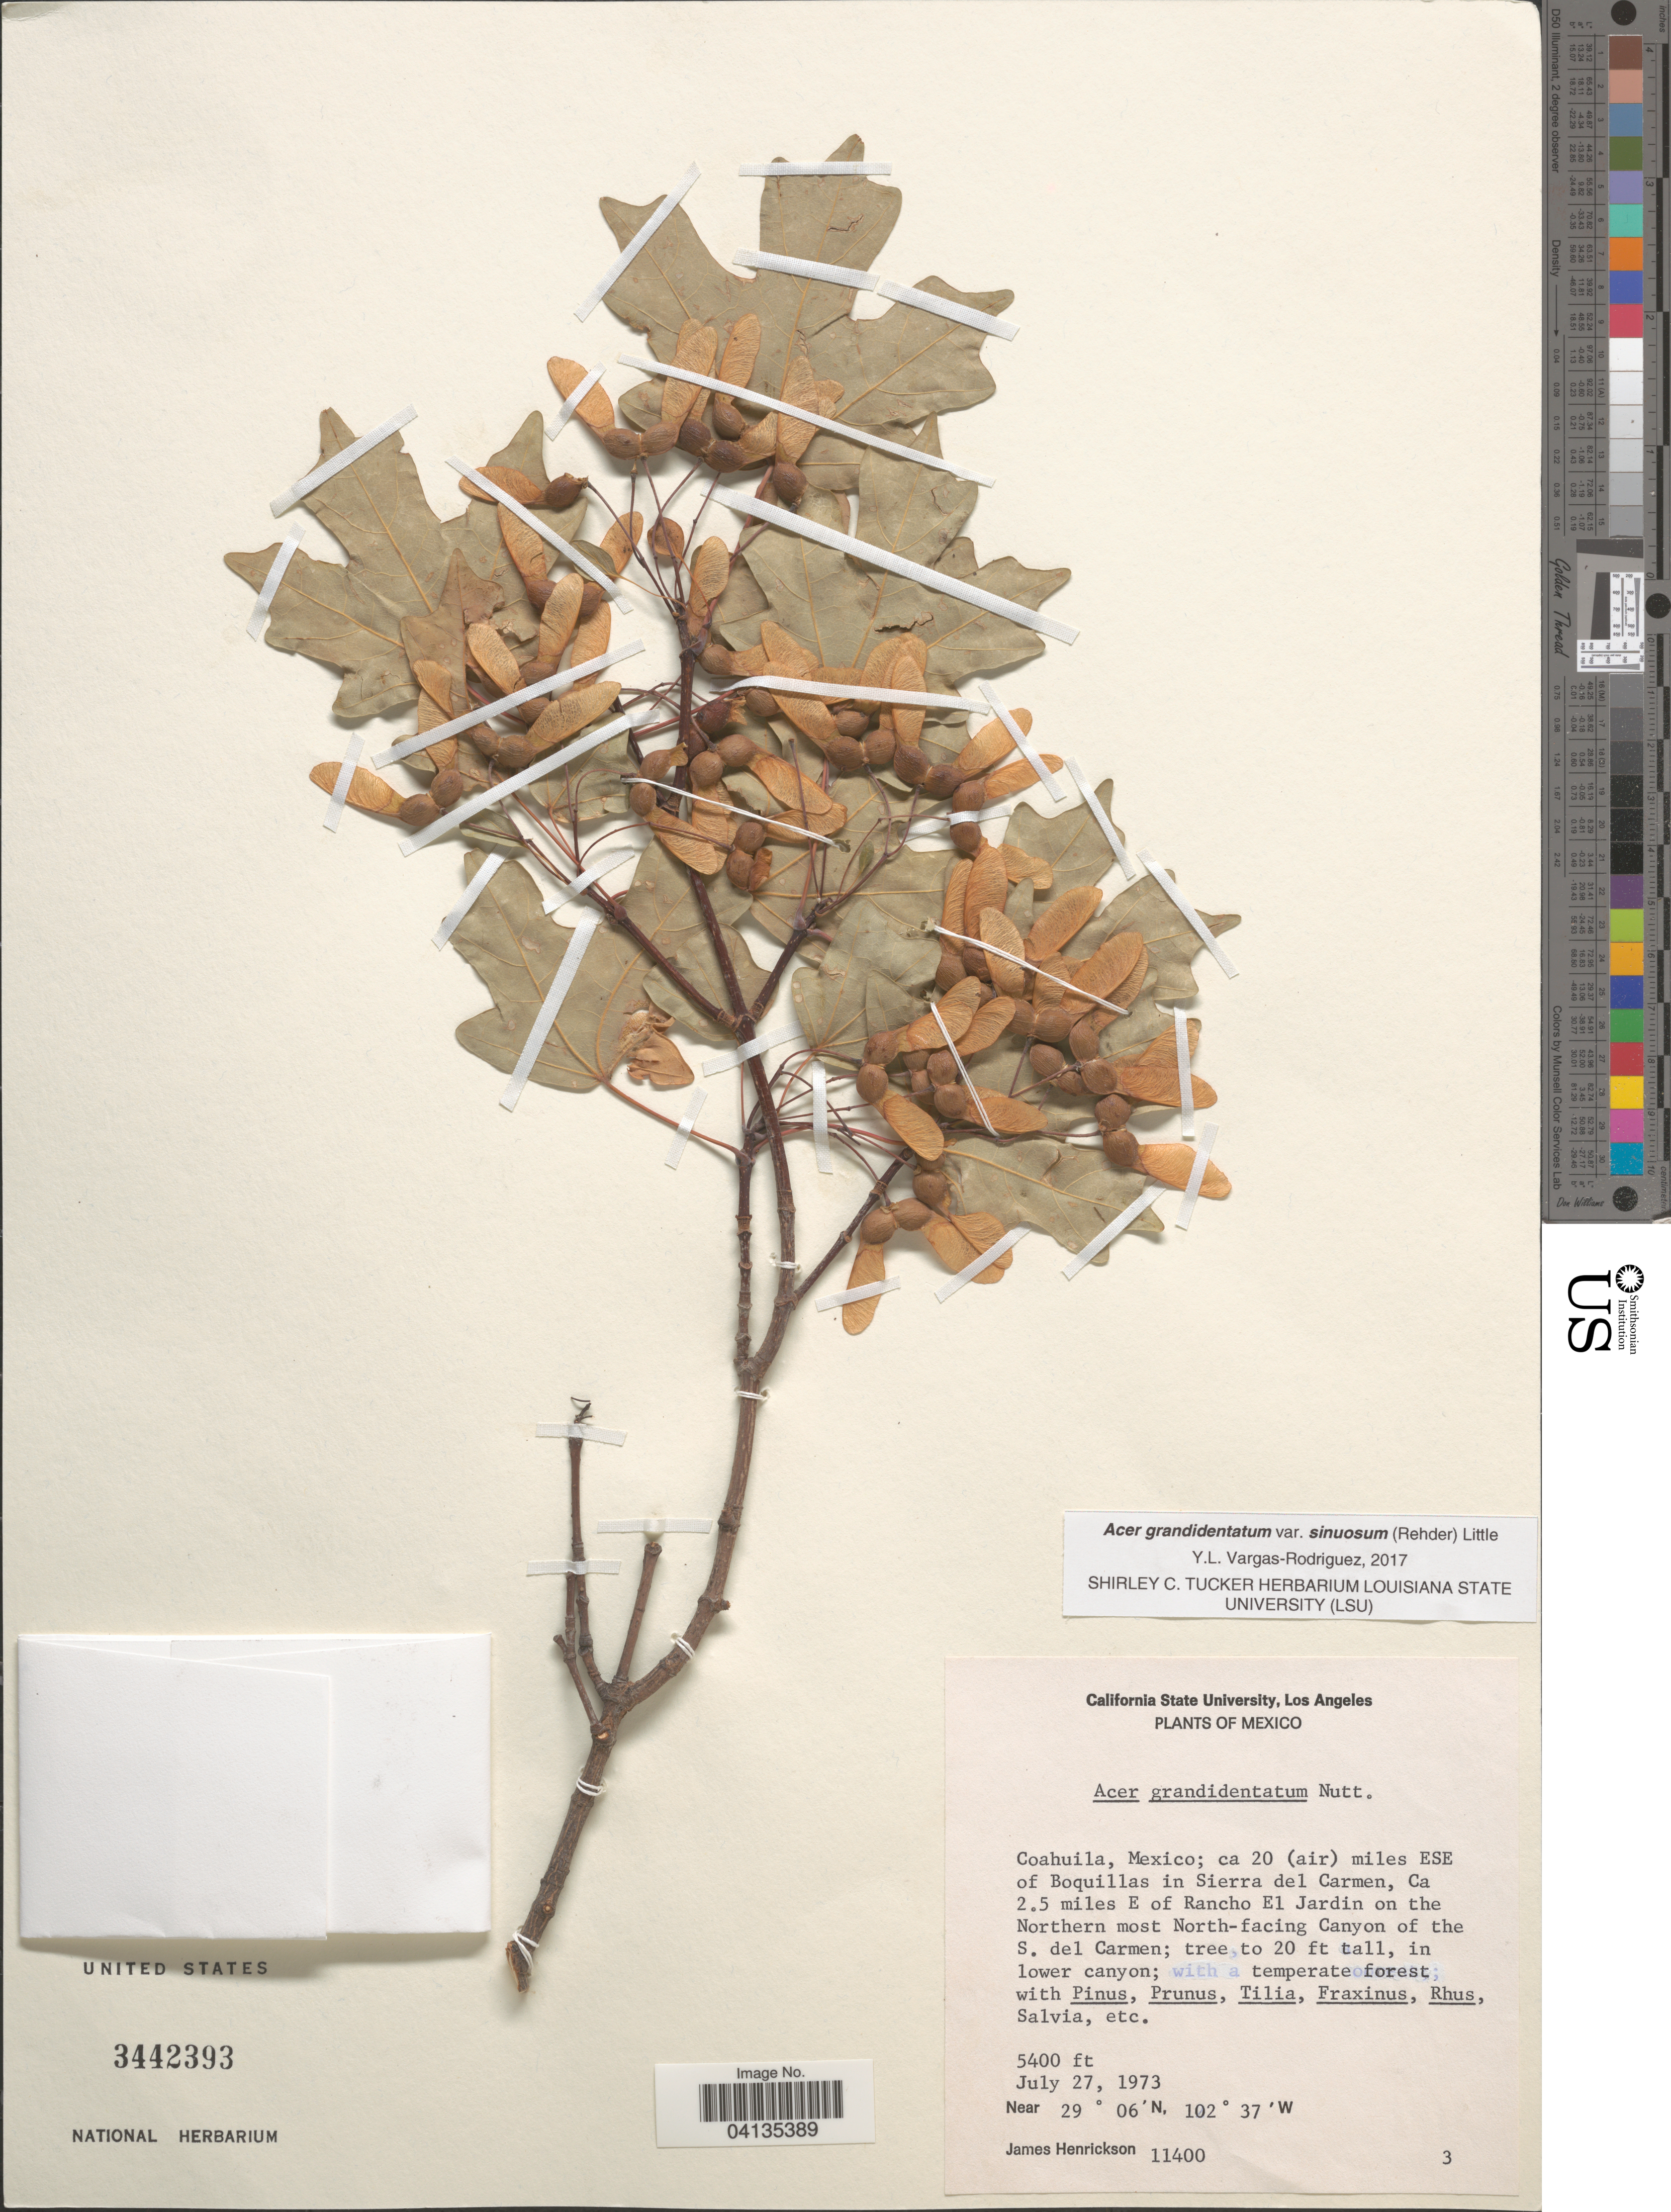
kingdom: Plantae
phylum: Tracheophyta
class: Magnoliopsida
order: Sapindales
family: Sapindaceae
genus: Acer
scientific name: Acer grandidentatum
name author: Nutt.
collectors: J. S. Henrickson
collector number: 11400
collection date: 1973-07-27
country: Mexico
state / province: Coahuila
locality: Ca 20 (air) miles ESE of Boquillas in Sierra del Carmen, Ca 2.5 miles E of Rancho El Jardin on the Northern most North-facing Canyon of the S. del Carmen.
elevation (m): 1646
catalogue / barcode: US 3442393